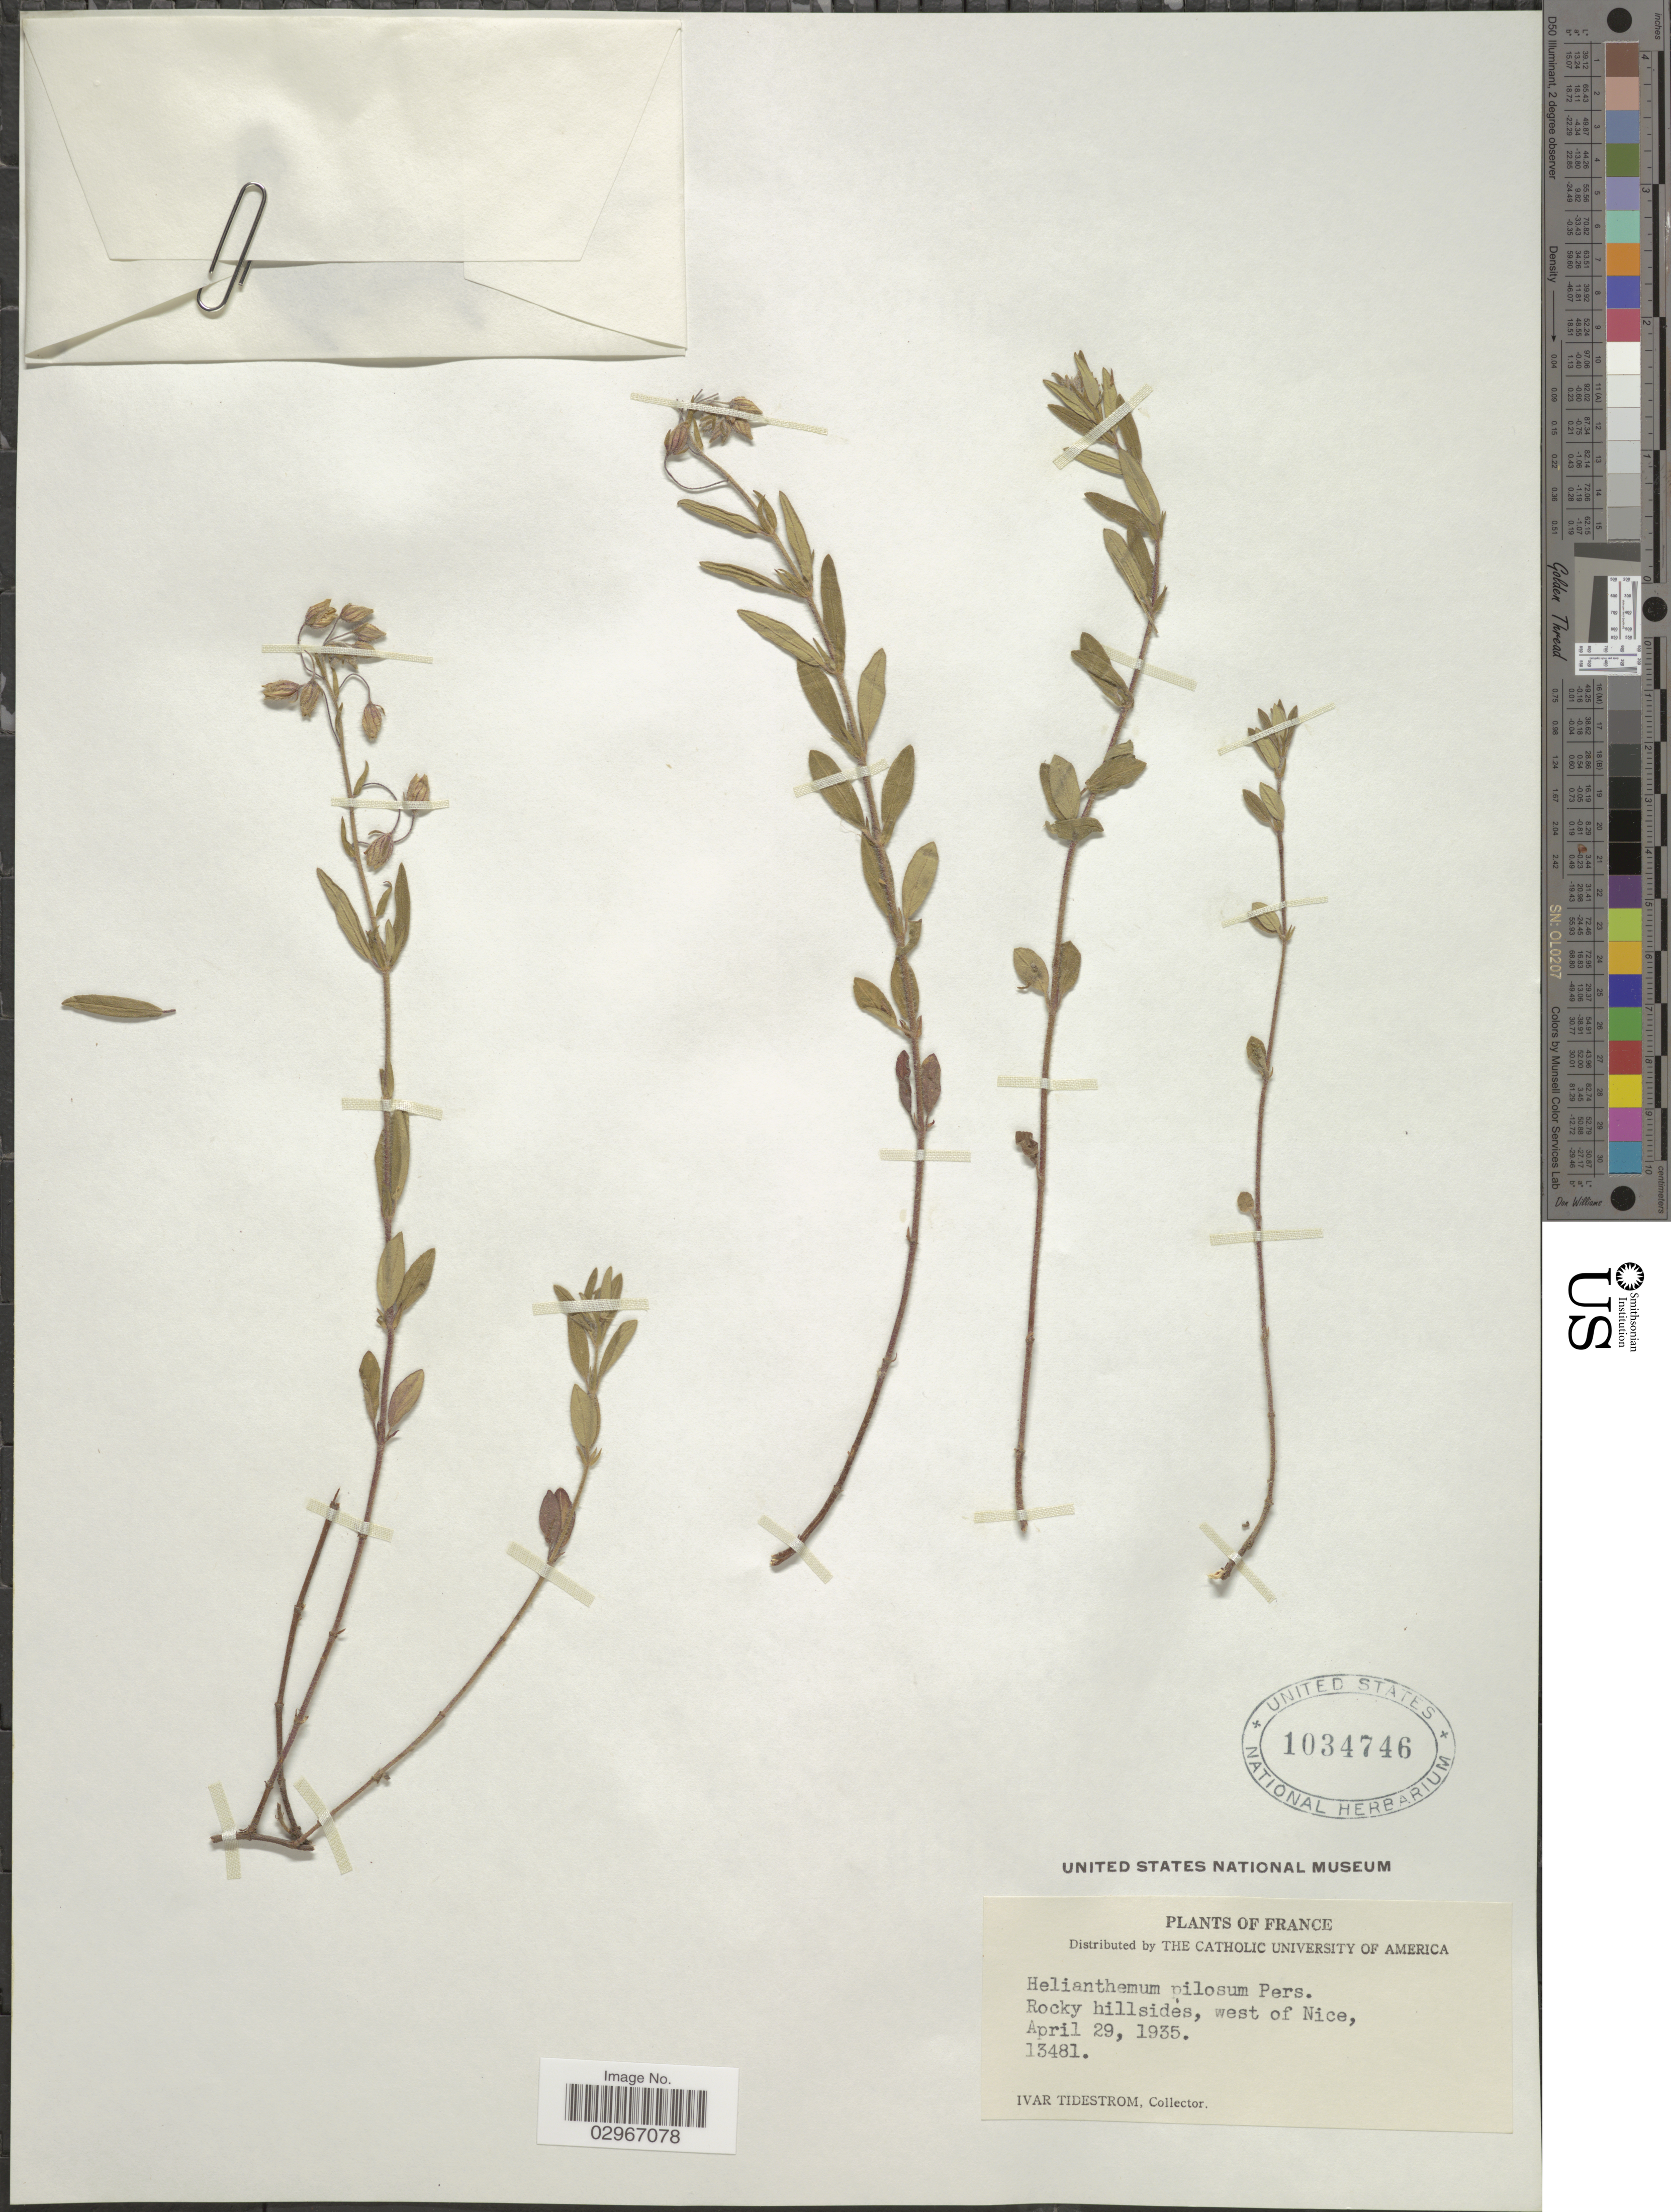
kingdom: Plantae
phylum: Tracheophyta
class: Magnoliopsida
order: Malvales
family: Cistaceae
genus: Helianthemum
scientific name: Helianthemum pilosum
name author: (L.) Pers.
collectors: I. F. Tidestrom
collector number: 13481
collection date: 1935-04-29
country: France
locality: Rocky hillsides, west of Nice.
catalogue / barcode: US 1034746